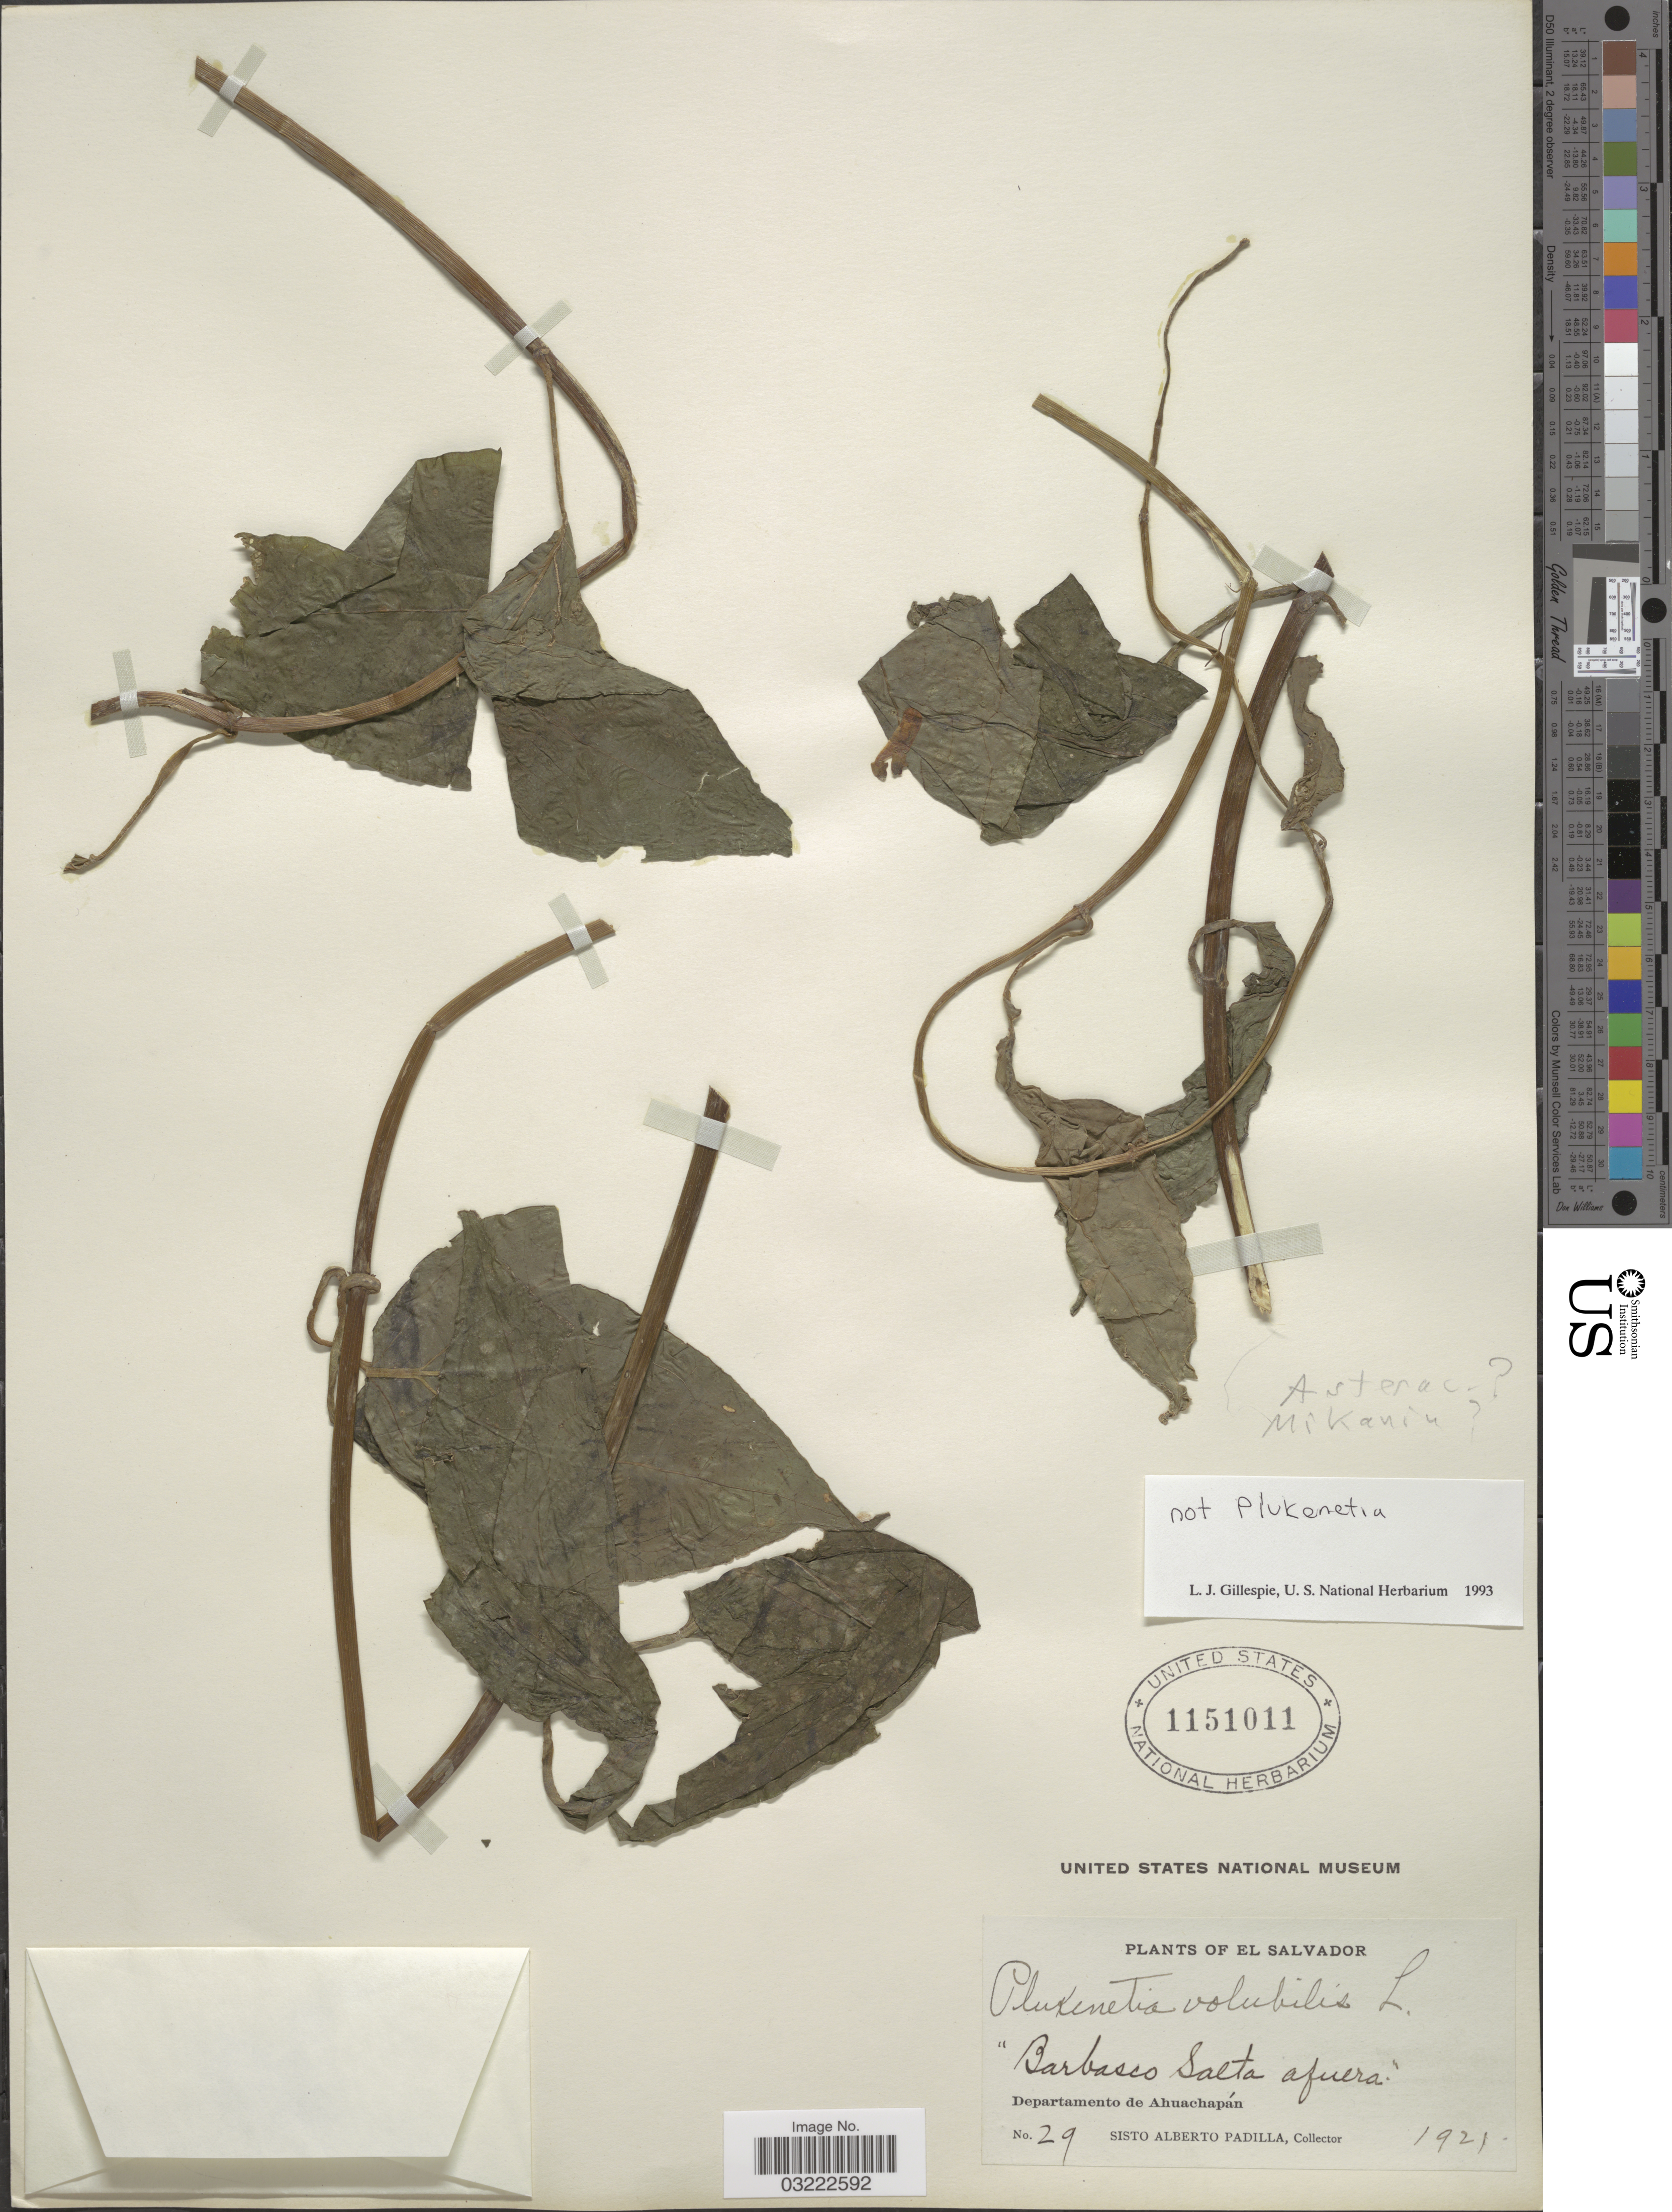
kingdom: Plantae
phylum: Tracheophyta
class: Magnoliopsida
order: Asterales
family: Asteraceae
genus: Mikania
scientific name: Mikania sp.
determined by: Acevedo-Rodriguez, P., (US), Smithsonian Institution - National Museum of Natural History (UNITED STATES)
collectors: S. A. Padilla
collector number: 29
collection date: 1921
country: El Salvador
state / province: Ahuachapan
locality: Departamento de Ahuachapán.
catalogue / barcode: US 1151011